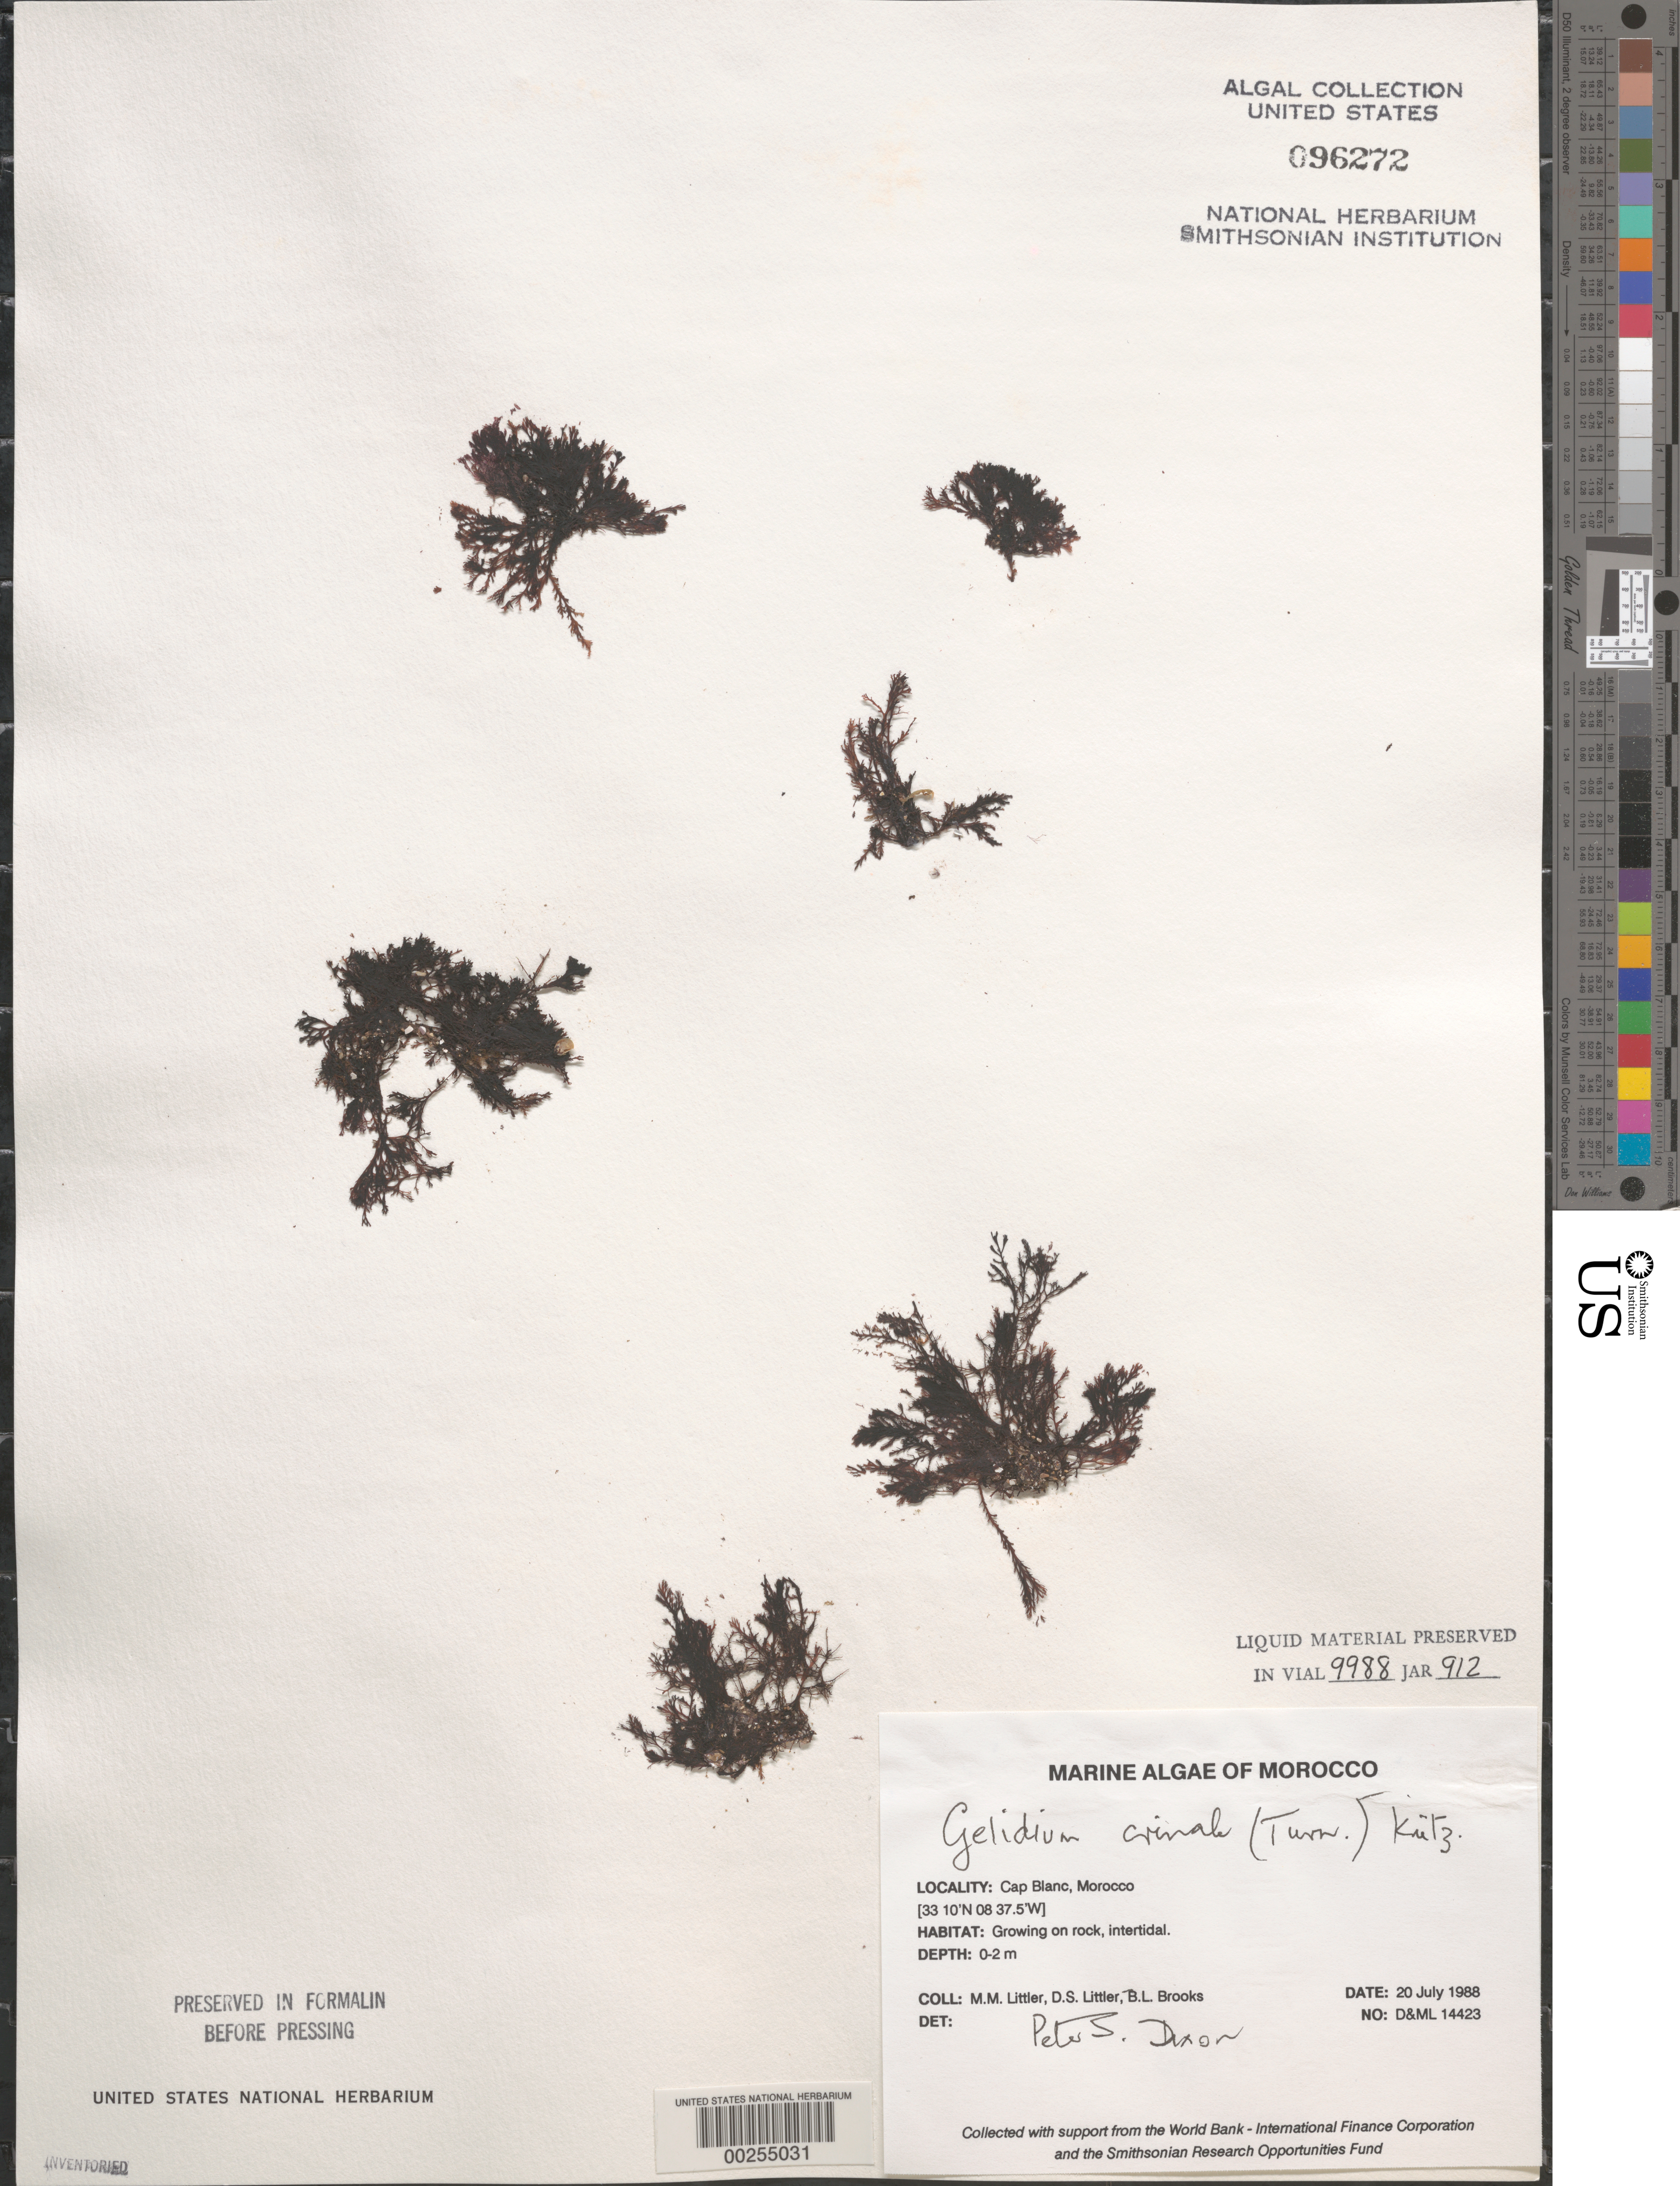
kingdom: Plantae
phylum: Rhodophyta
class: Florideophyceae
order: Gelidiales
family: Gelidiaceae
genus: Gelidium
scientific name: Gelidium crinale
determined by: Dixon, P. S.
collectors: M. M. Littler, D. S. Littler & B. Brooks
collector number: D&ML 14423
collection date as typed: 20 Jul 1988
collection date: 1988-07-20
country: Morocco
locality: Cap Blanc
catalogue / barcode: US 96272